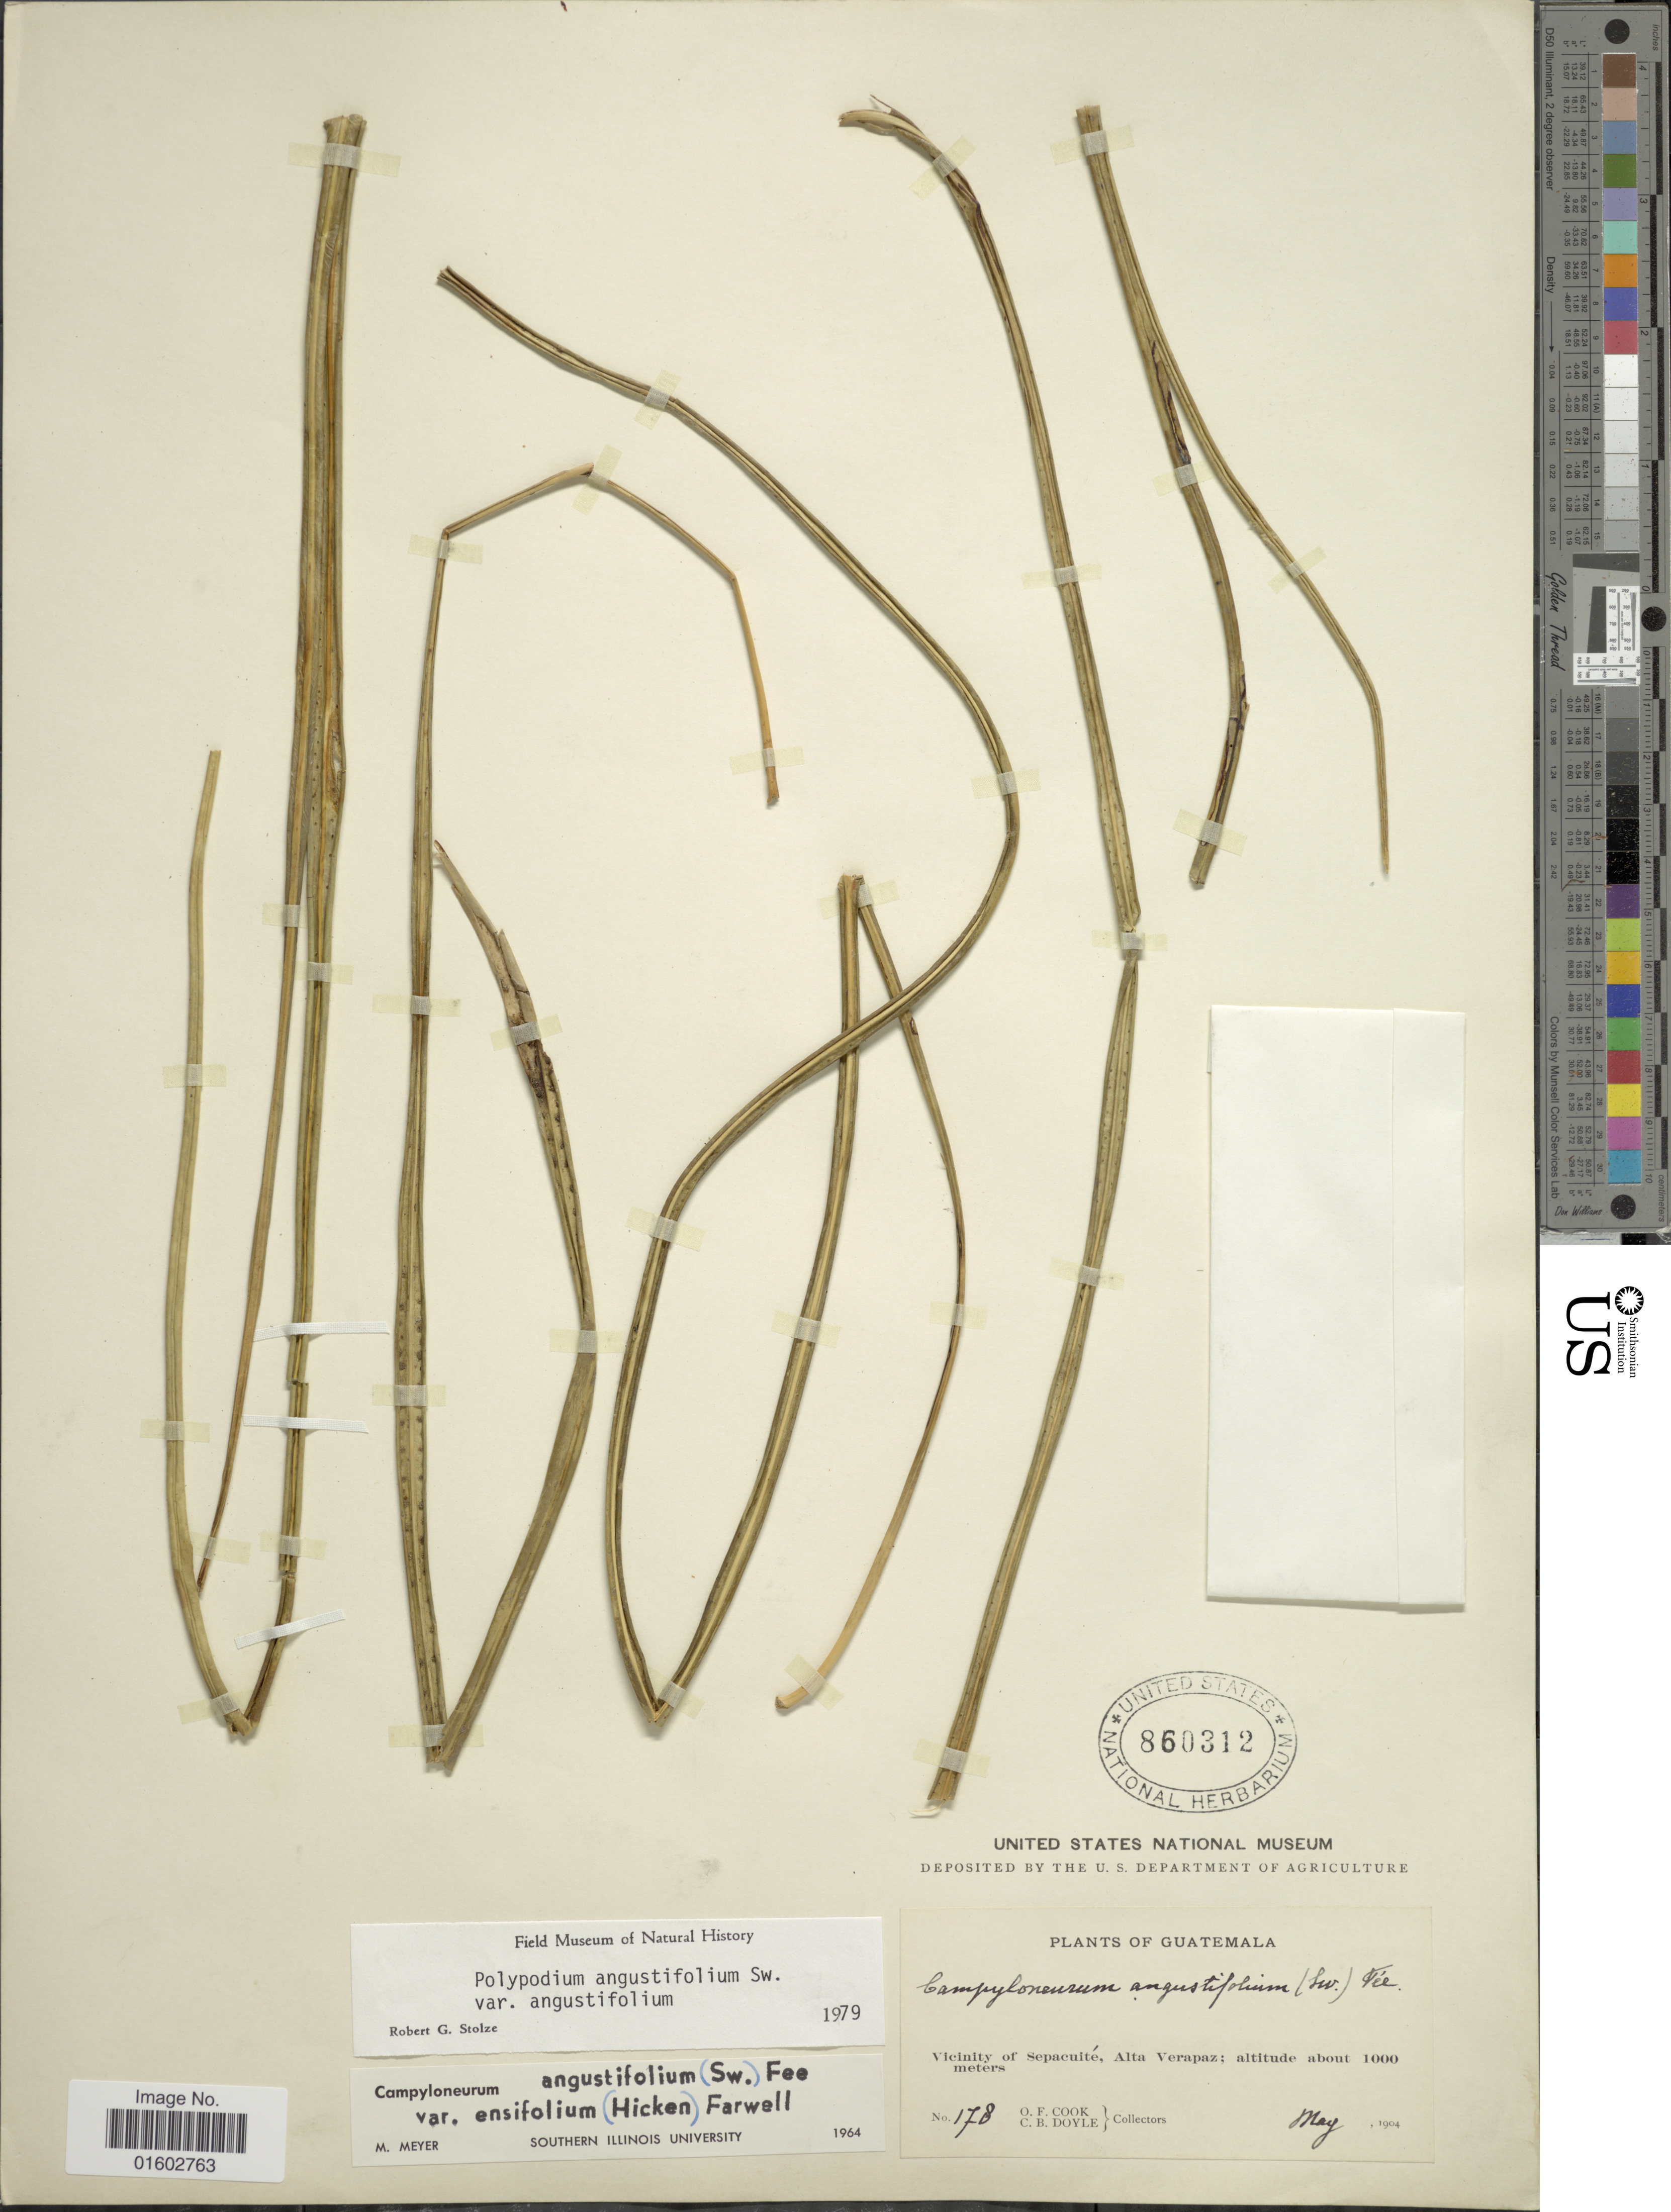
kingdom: Plantae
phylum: Tracheophyta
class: Polypodiopsida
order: Polypodiales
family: Polypodiaceae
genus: Campyloneurum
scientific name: Campyloneurum angustifolium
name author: (Sw.) Fée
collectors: O. F. Cook & C. Doyle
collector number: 178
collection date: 1904-05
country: Guatemala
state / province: Alta Verapaz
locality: Vicinity of Sepacuite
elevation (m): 1000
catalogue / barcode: US 860312